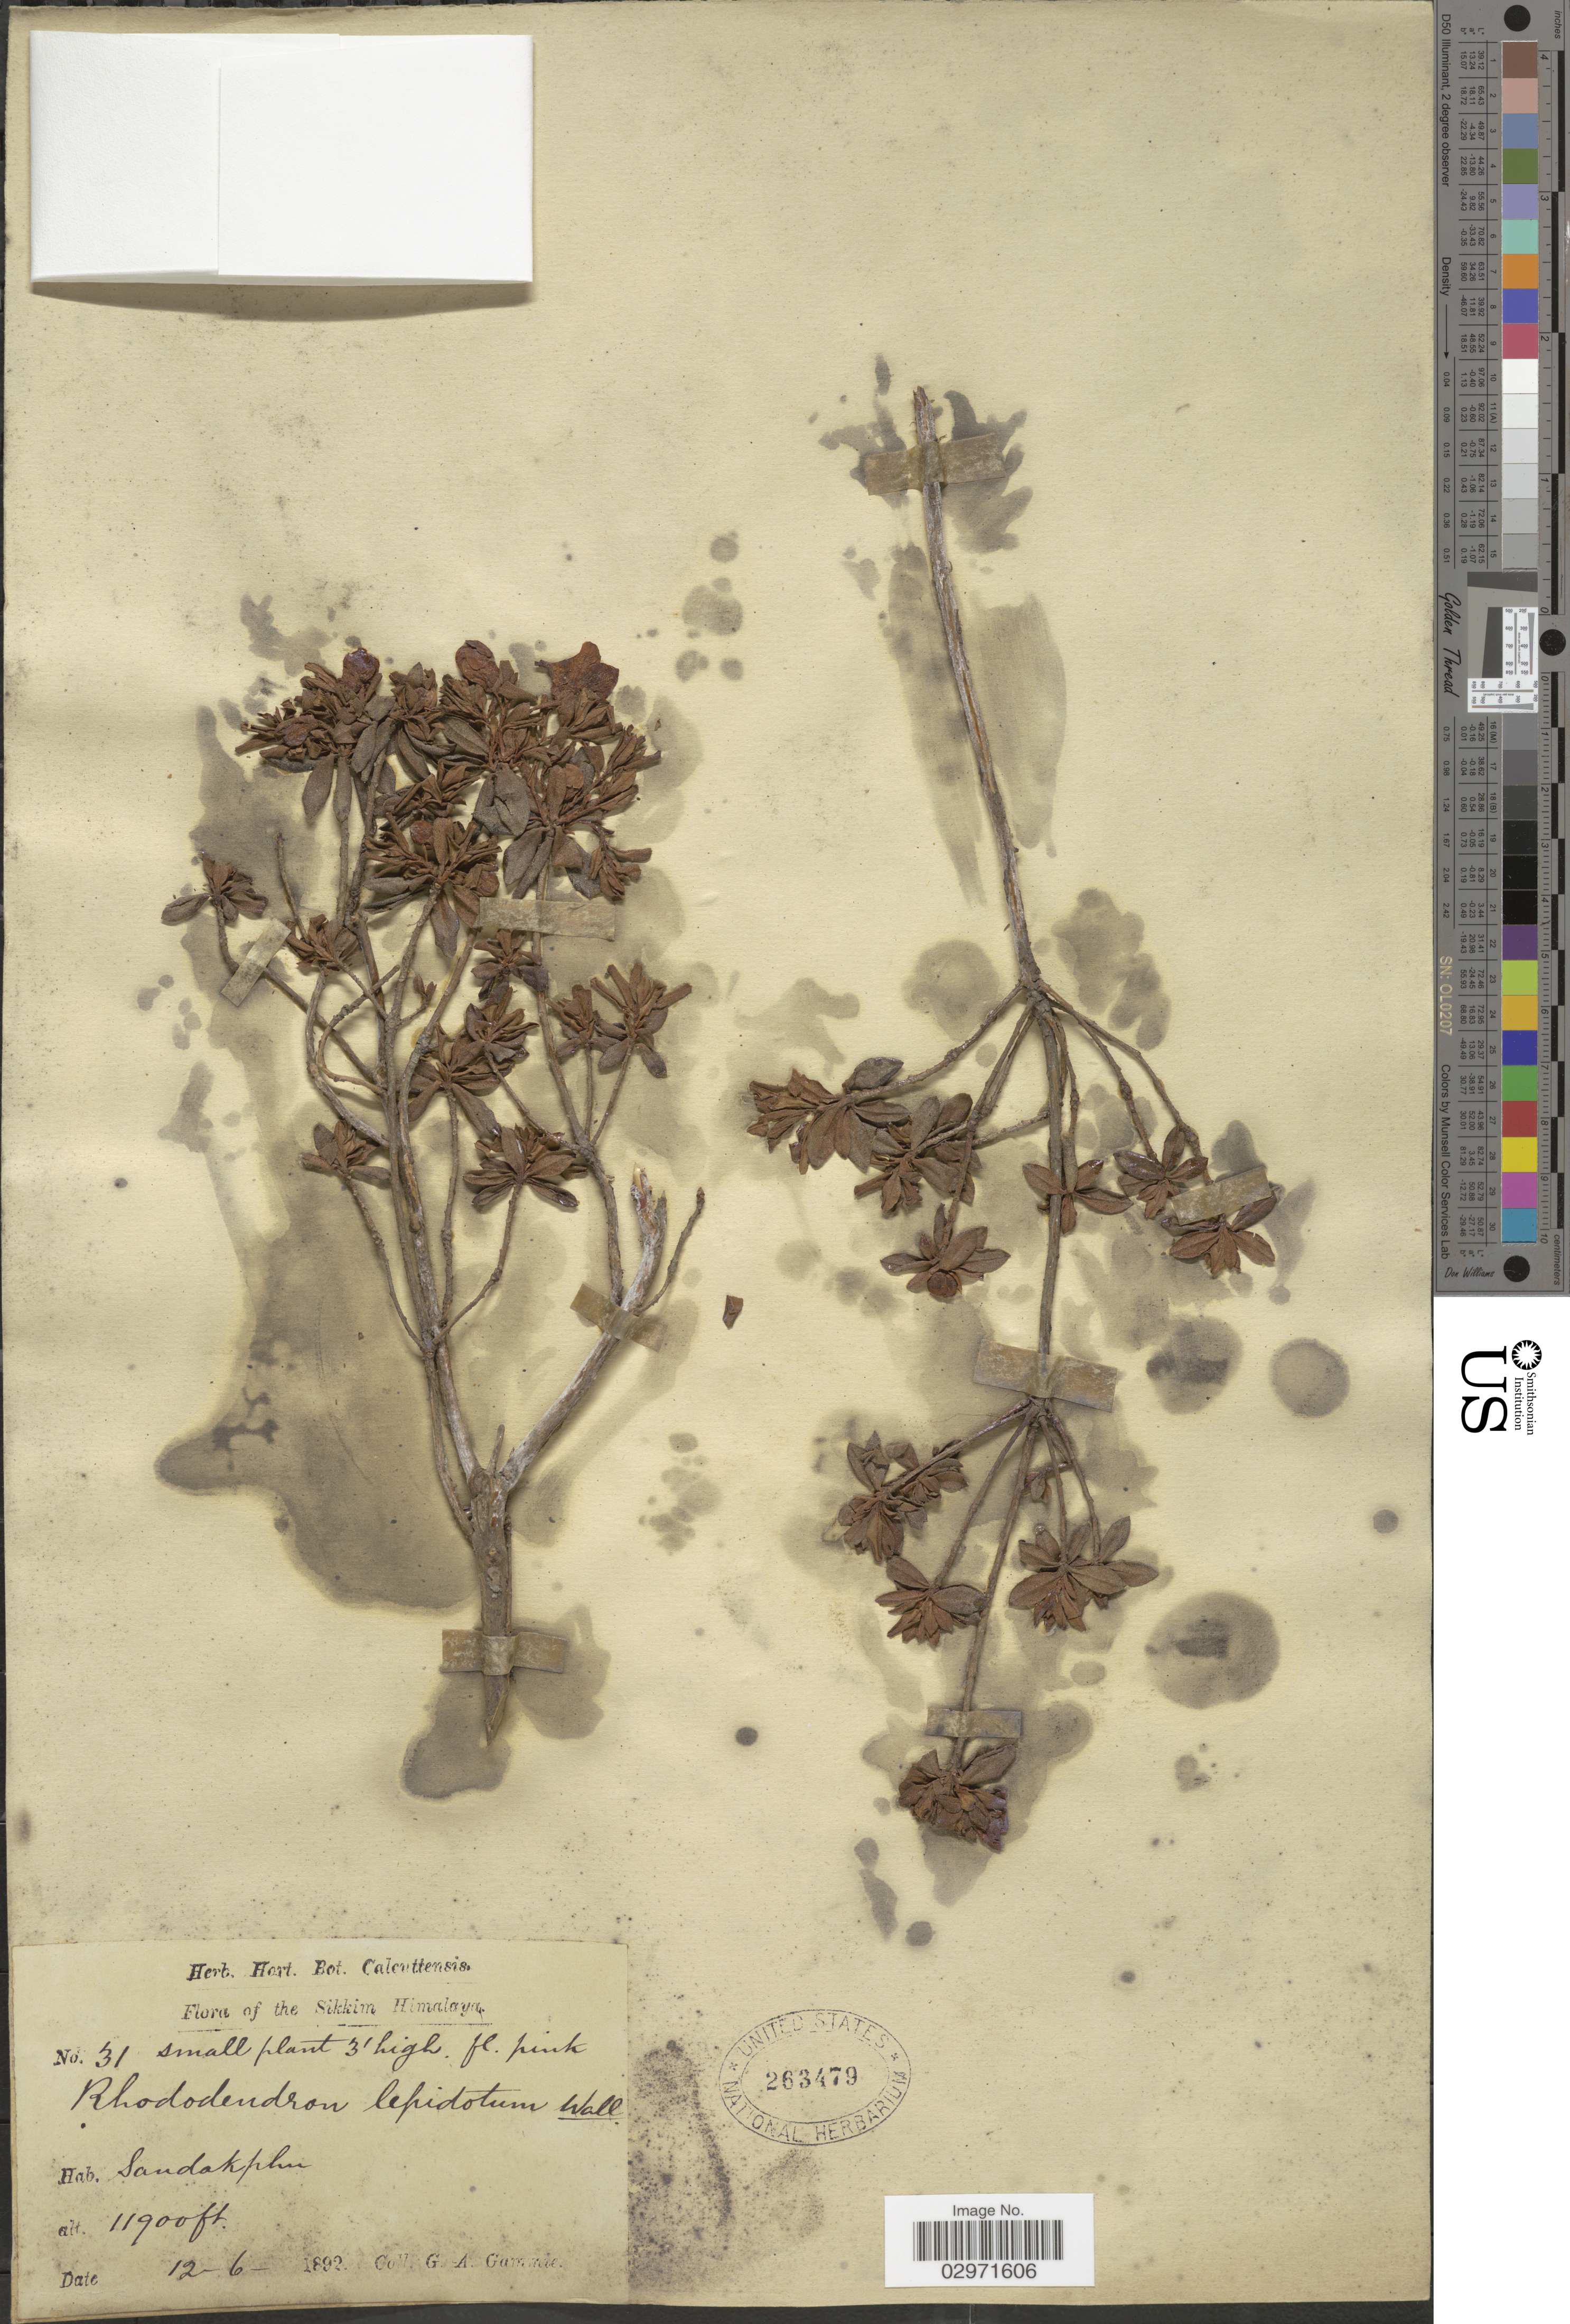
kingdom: Plantae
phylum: Tracheophyta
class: Magnoliopsida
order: Ericales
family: Ericaceae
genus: Rhododendron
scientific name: Rhododendron lepidotum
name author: Wall. ex G. Don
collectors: G. Gammie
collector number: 31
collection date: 1892-06-12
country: India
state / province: Sikkim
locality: Sikkim Himalaya. Sandakphu.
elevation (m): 3627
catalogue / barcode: US 263479